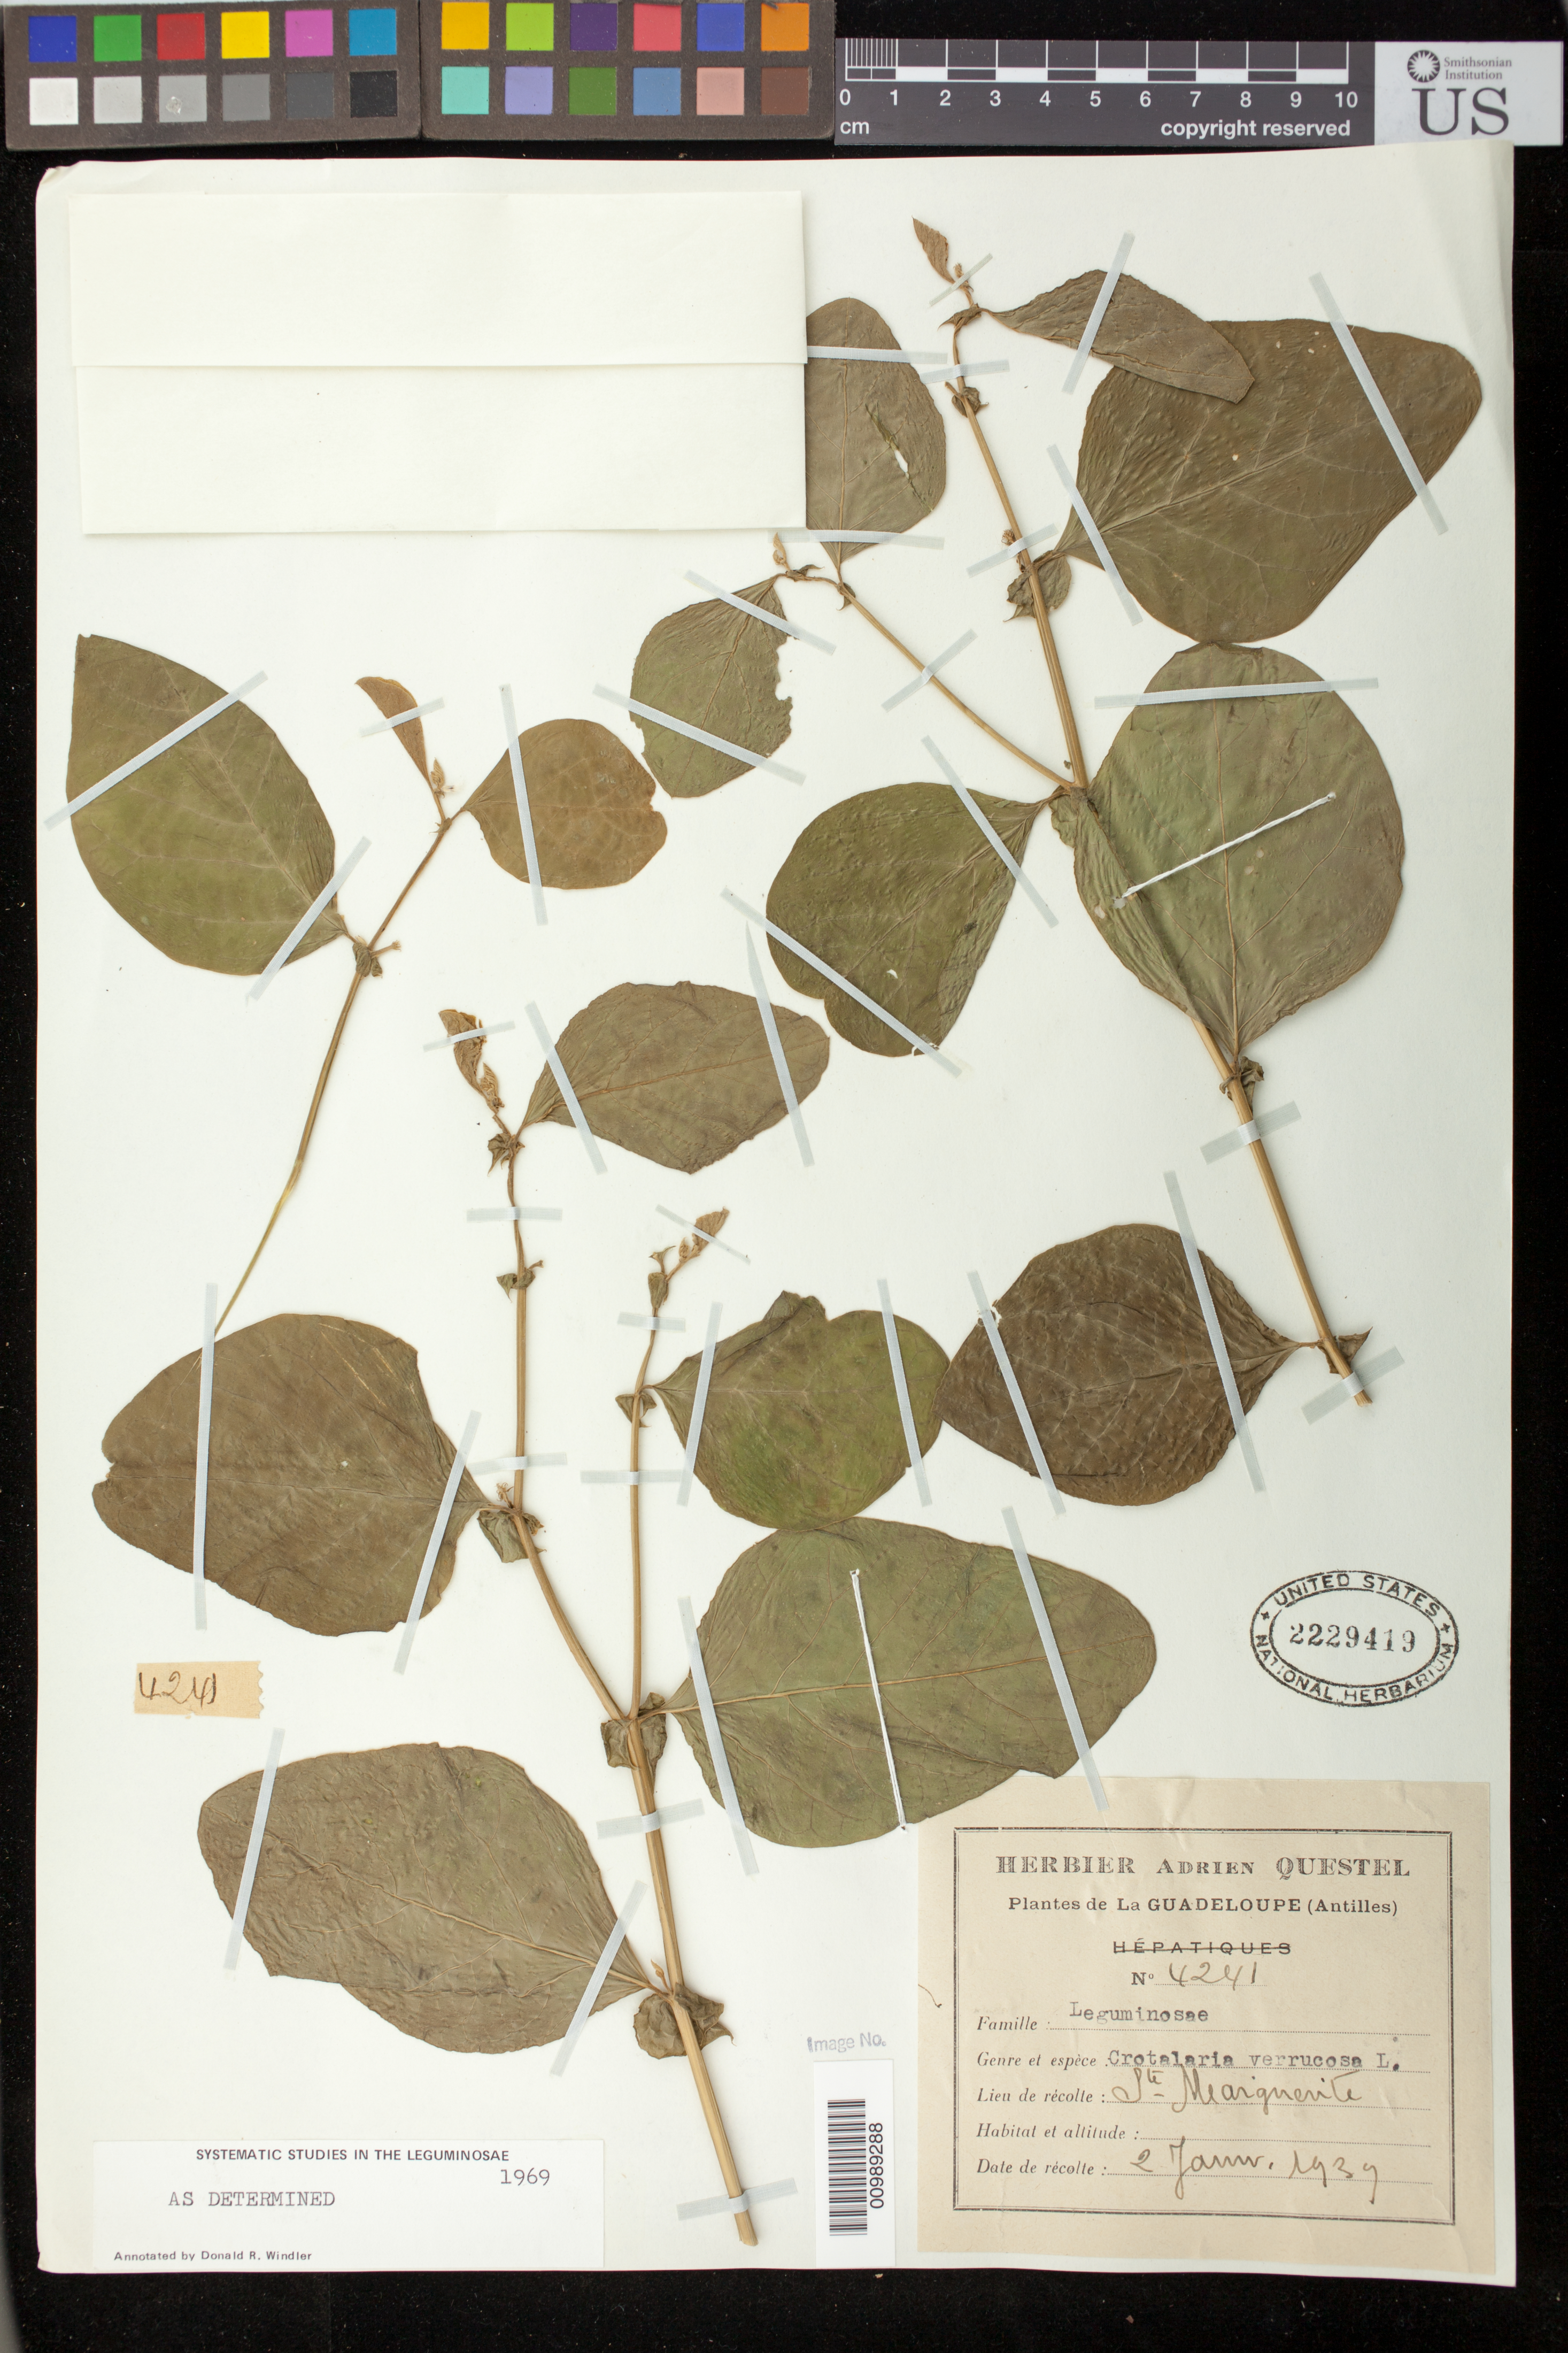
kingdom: Plantae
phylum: Tracheophyta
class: Magnoliopsida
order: Fabales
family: Fabaceae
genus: Crotalaria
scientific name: Crotalaria verrucosa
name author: L.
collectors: A. Questel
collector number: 4241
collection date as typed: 02 Jan 1939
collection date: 1939-01-02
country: Guadeloupe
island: Basse Terre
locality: Ste. Marguerite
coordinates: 0 N, 0 E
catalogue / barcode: US 2229419